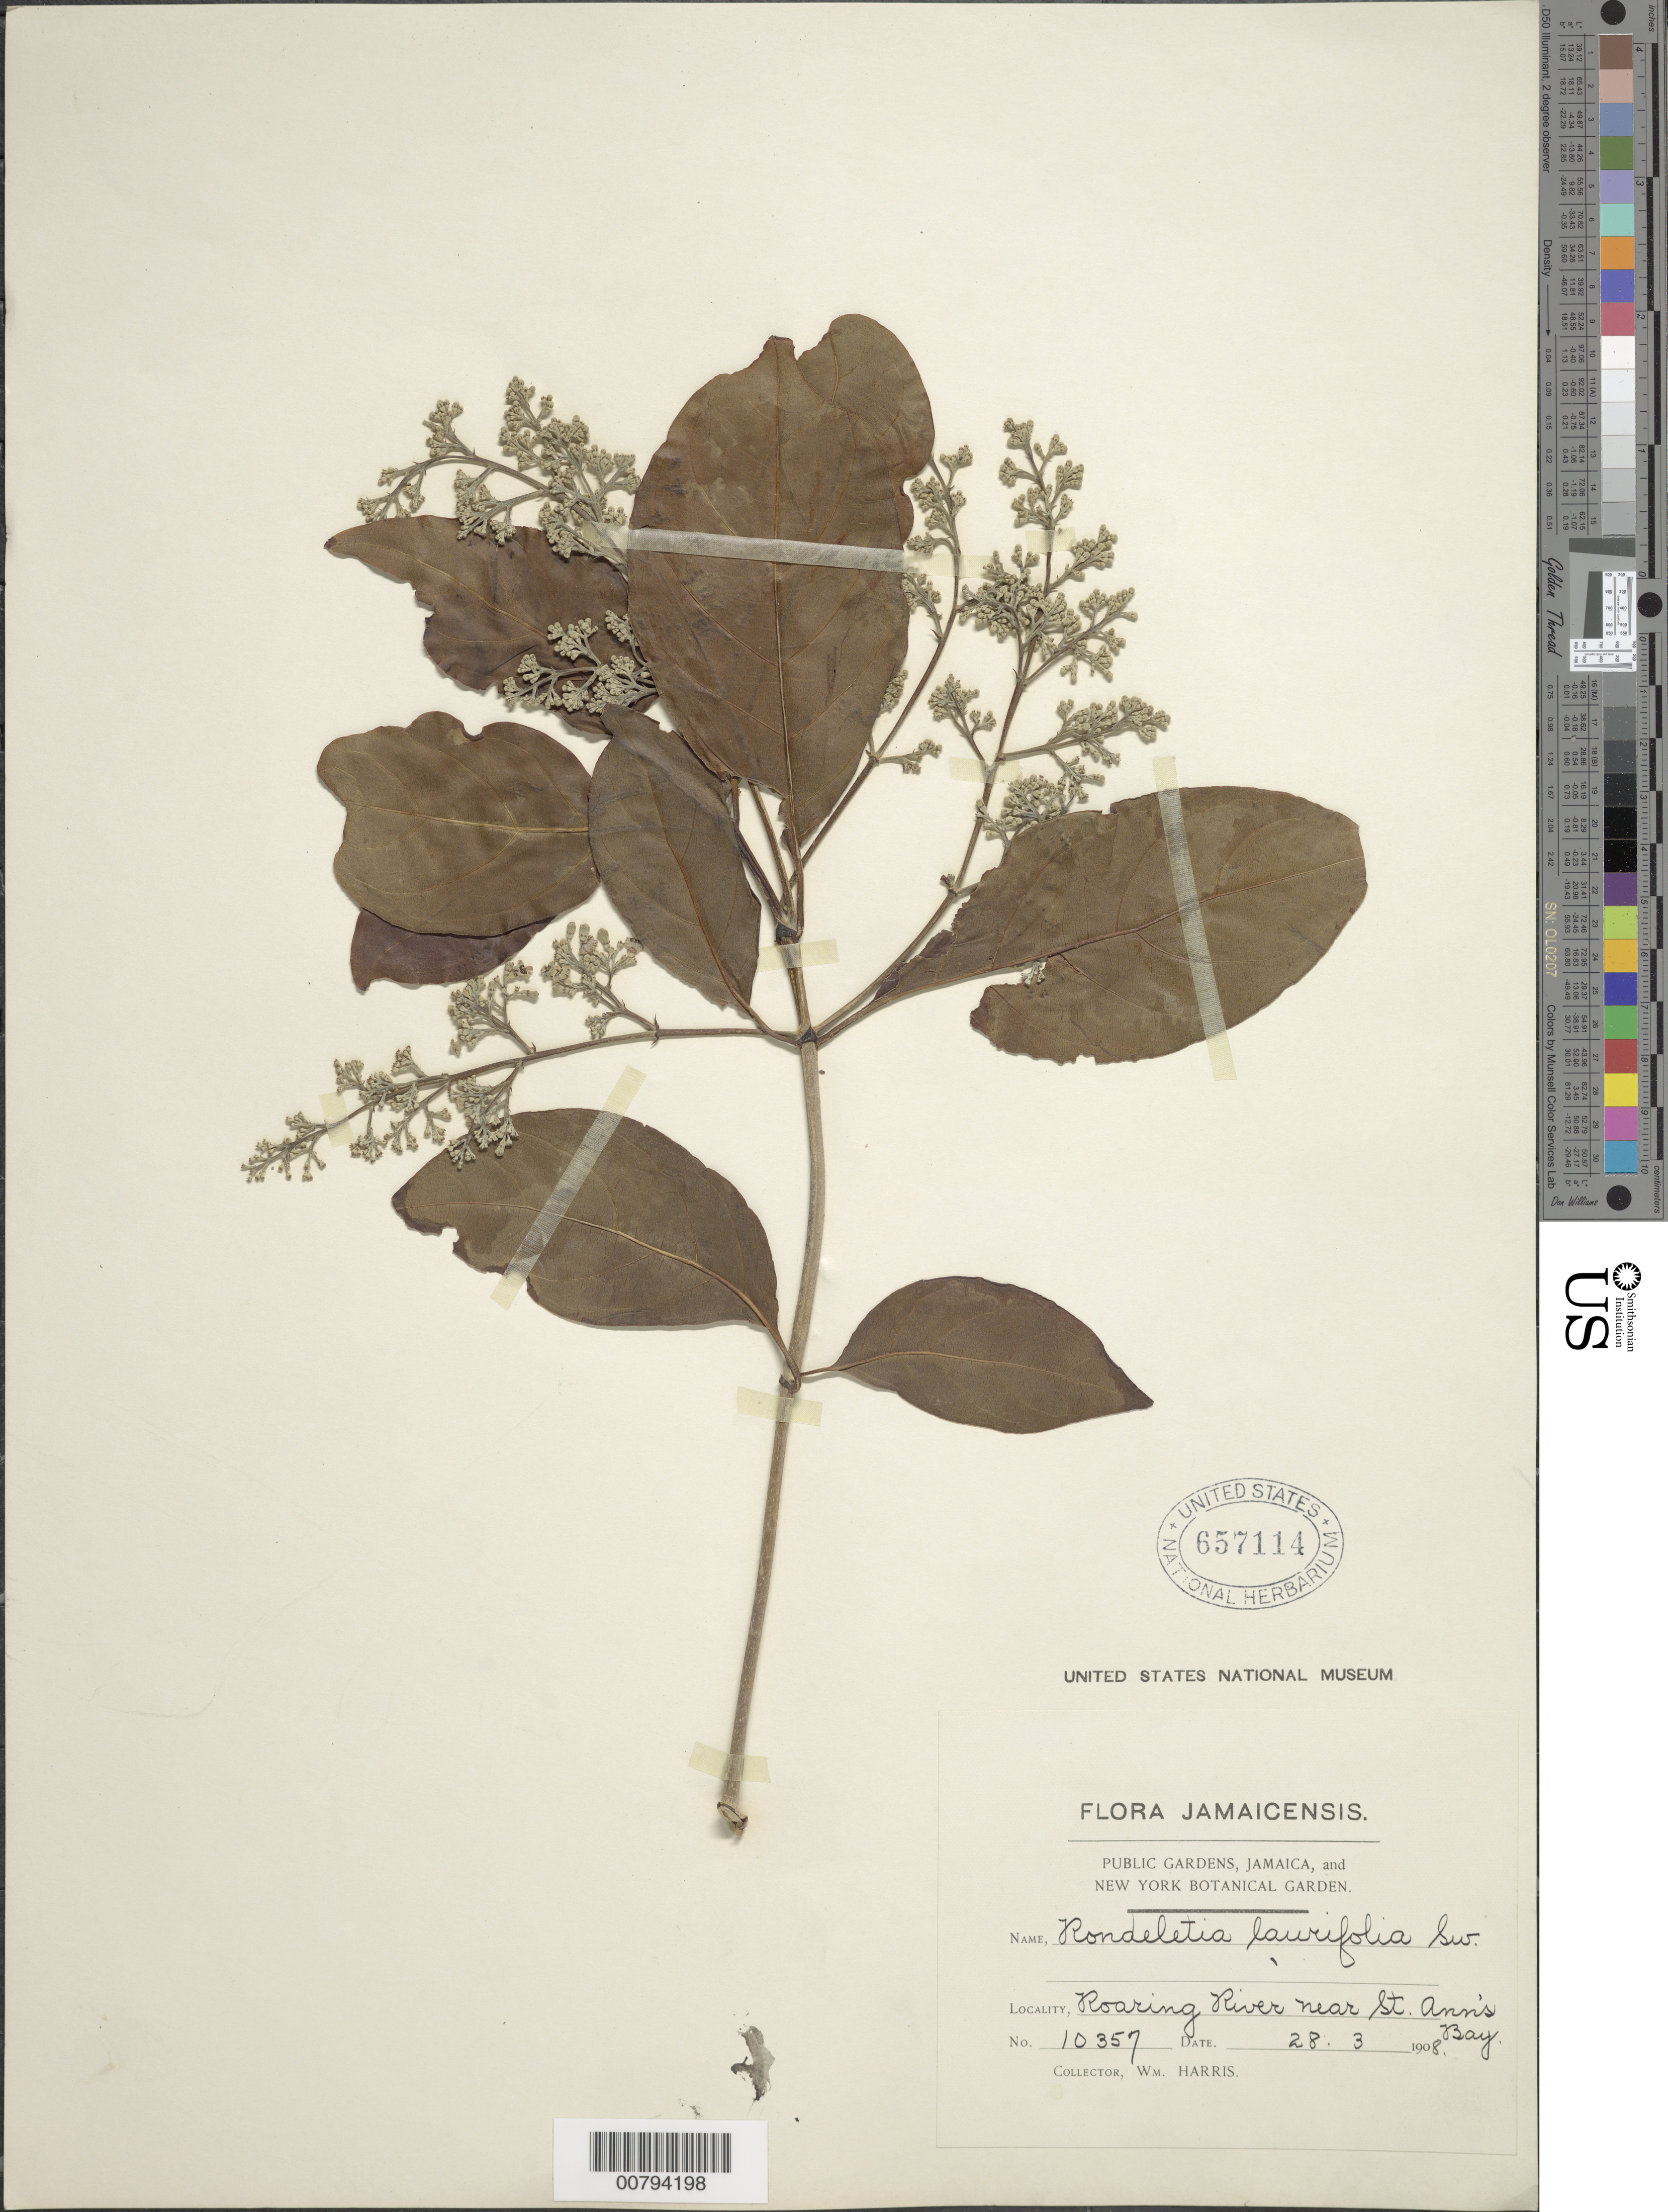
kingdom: Plantae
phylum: Tracheophyta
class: Magnoliopsida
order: Gentianales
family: Rubiaceae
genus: Rondeletia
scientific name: Rondeletia laurifolia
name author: Sw.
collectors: W. H. Harris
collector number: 10357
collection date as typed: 28 Mar 1908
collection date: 1908-03-28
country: Jamaica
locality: Roaring River, near St. Ann's Bay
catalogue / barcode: US 657114